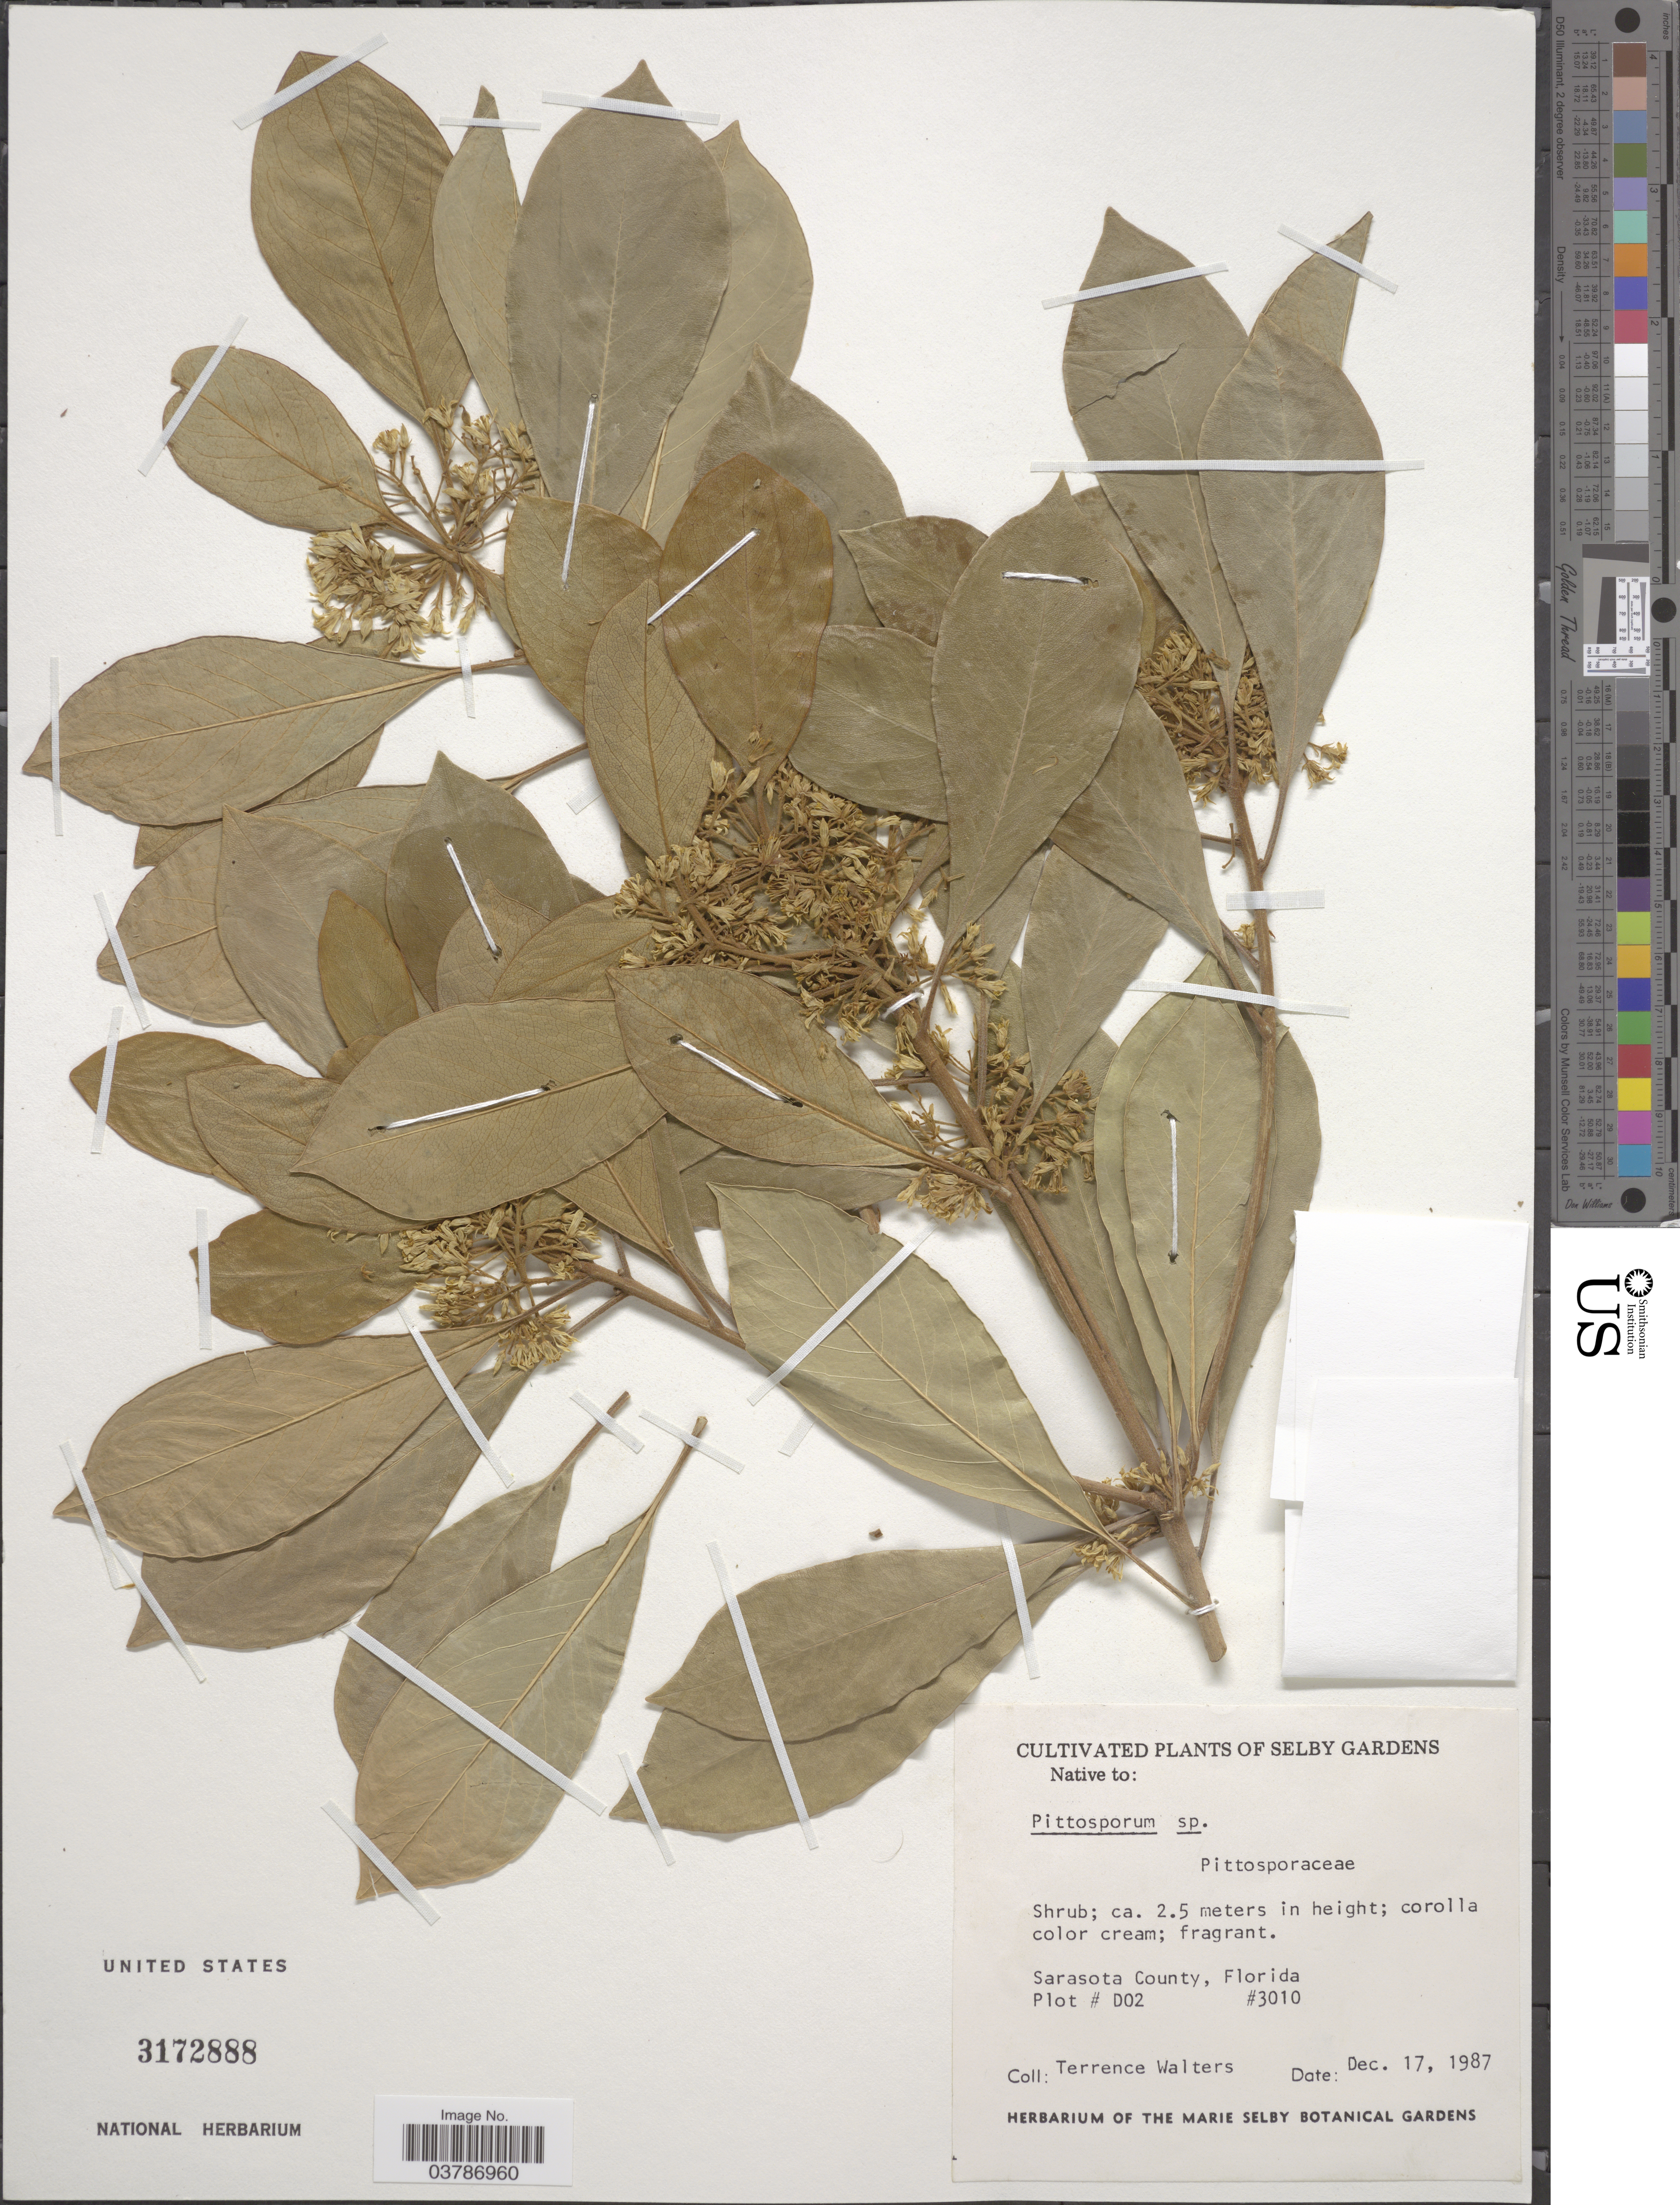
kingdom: Plantae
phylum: Tracheophyta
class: Magnoliopsida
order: Apiales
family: Pittosporaceae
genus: Pittosporum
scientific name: Pittosporum sp.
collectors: T. Walters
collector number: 3010?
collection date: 1987-12-17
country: United States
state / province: Florida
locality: Selby Gardens.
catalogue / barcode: US 3172888